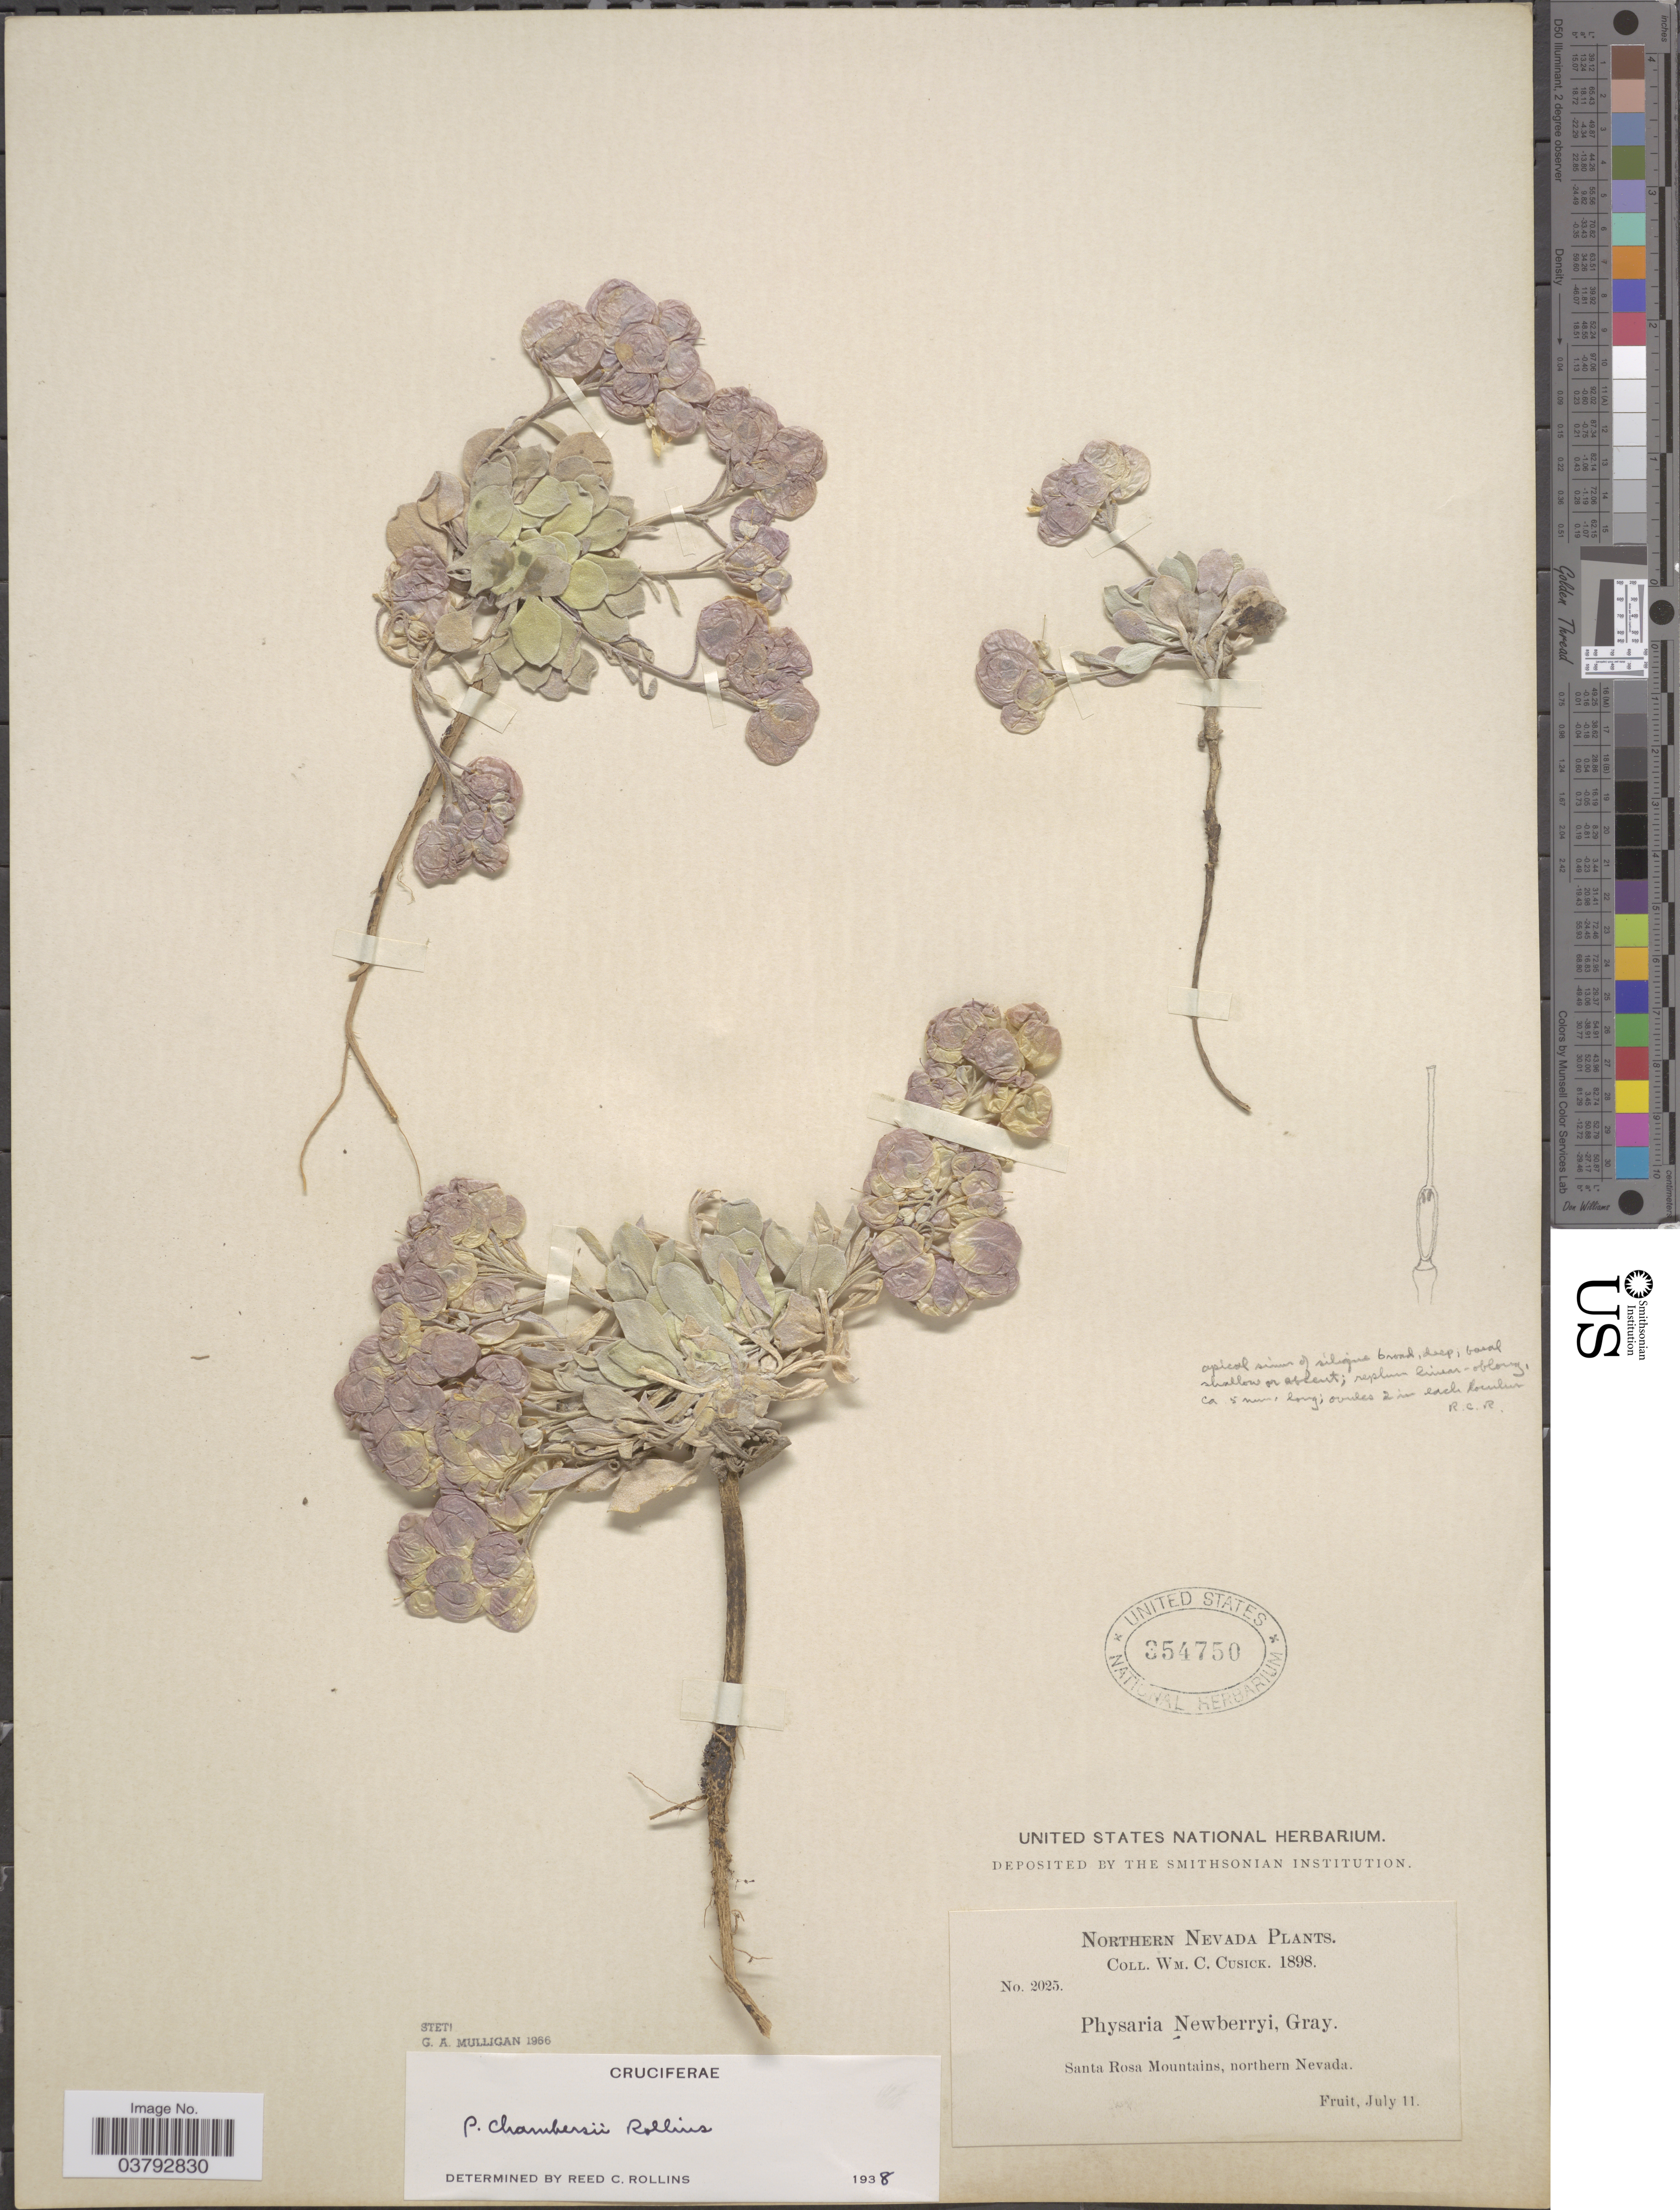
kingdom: Plantae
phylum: Tracheophyta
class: Magnoliopsida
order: Brassicales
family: Brassicaceae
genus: Physaria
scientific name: Physaria chambersii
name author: Rollins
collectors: W. C. Cusick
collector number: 2025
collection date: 1898-07-11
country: United States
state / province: Nevada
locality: Northern Nevada. Santa Rosa Mountains, northern Nevada.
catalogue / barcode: US 354750